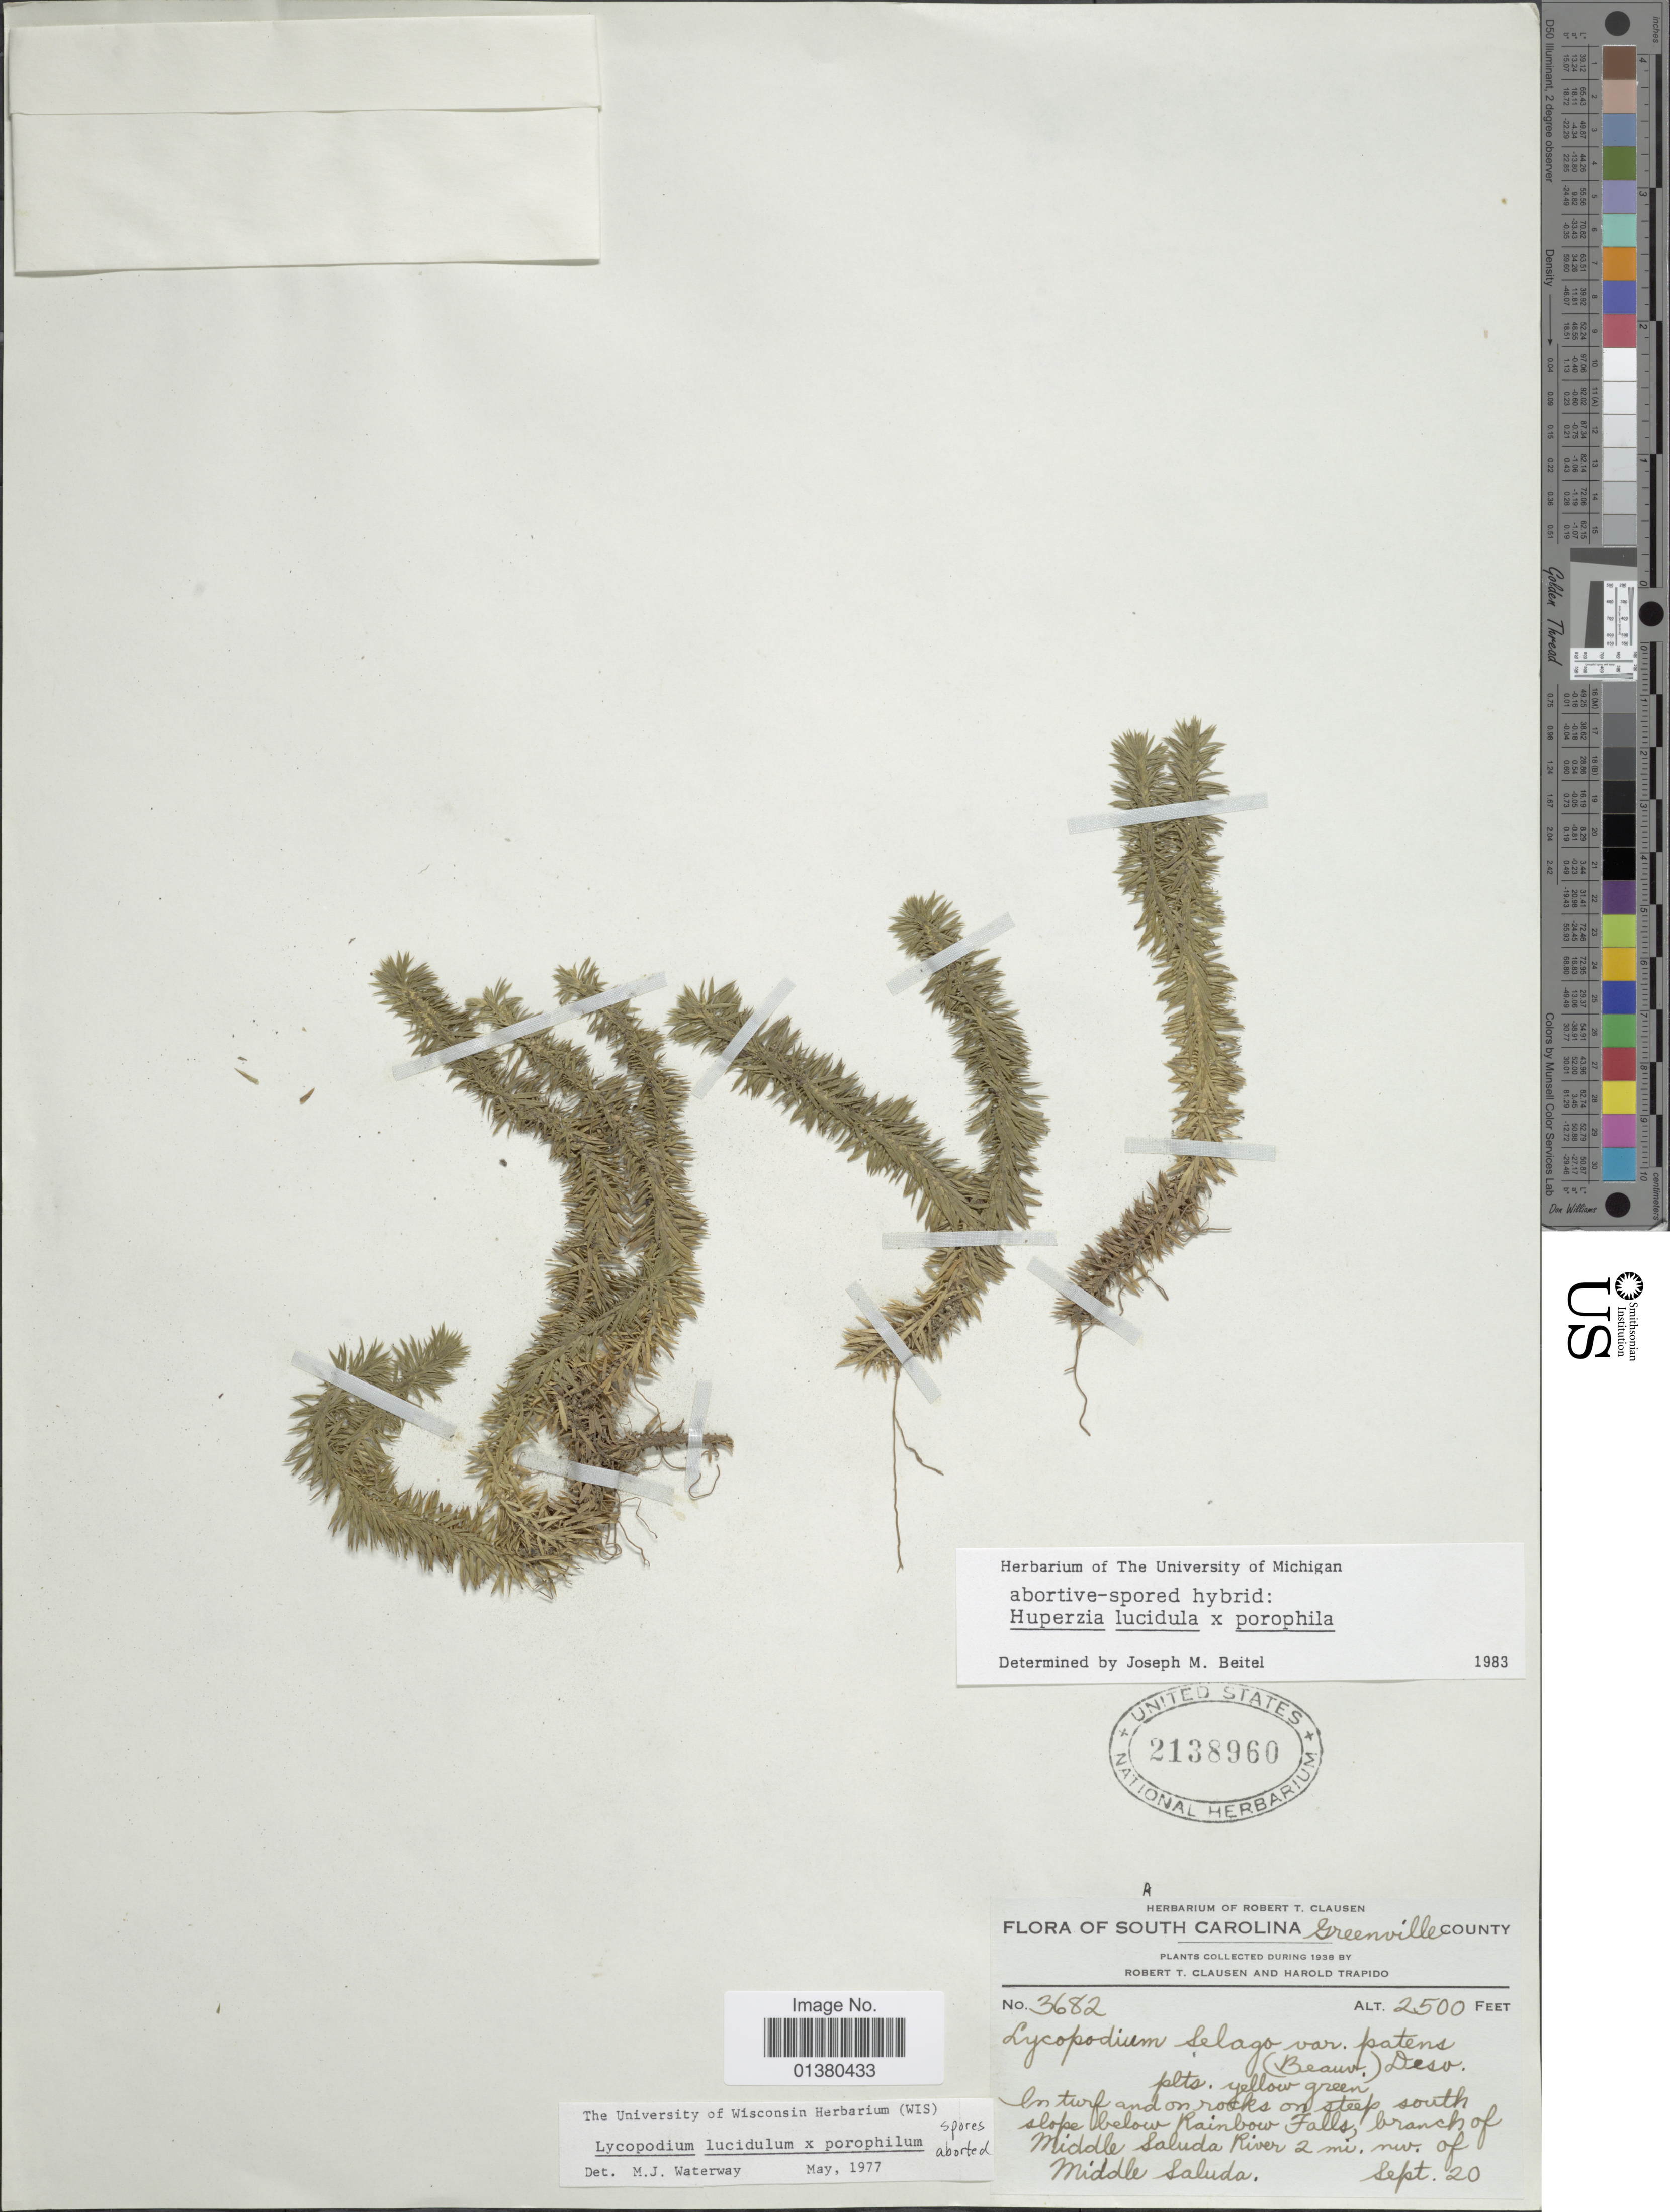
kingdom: Plantae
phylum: Tracheophyta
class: Lycopodiopsida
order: Lycopodiales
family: Lycopodiaceae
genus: Huperzia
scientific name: Huperzia lucidula x H. porophila (F.E. Lloyd & Underw.) Holub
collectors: R. T. Clausen & H. Trapid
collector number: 3682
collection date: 1938-09-20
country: United States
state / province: South Carolina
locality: Greenville County, on steep south slope below Rainbow Falls, branch of Middle Saluda River 2 mi. nw of Middle Saluda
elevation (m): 762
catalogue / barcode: US 2138960